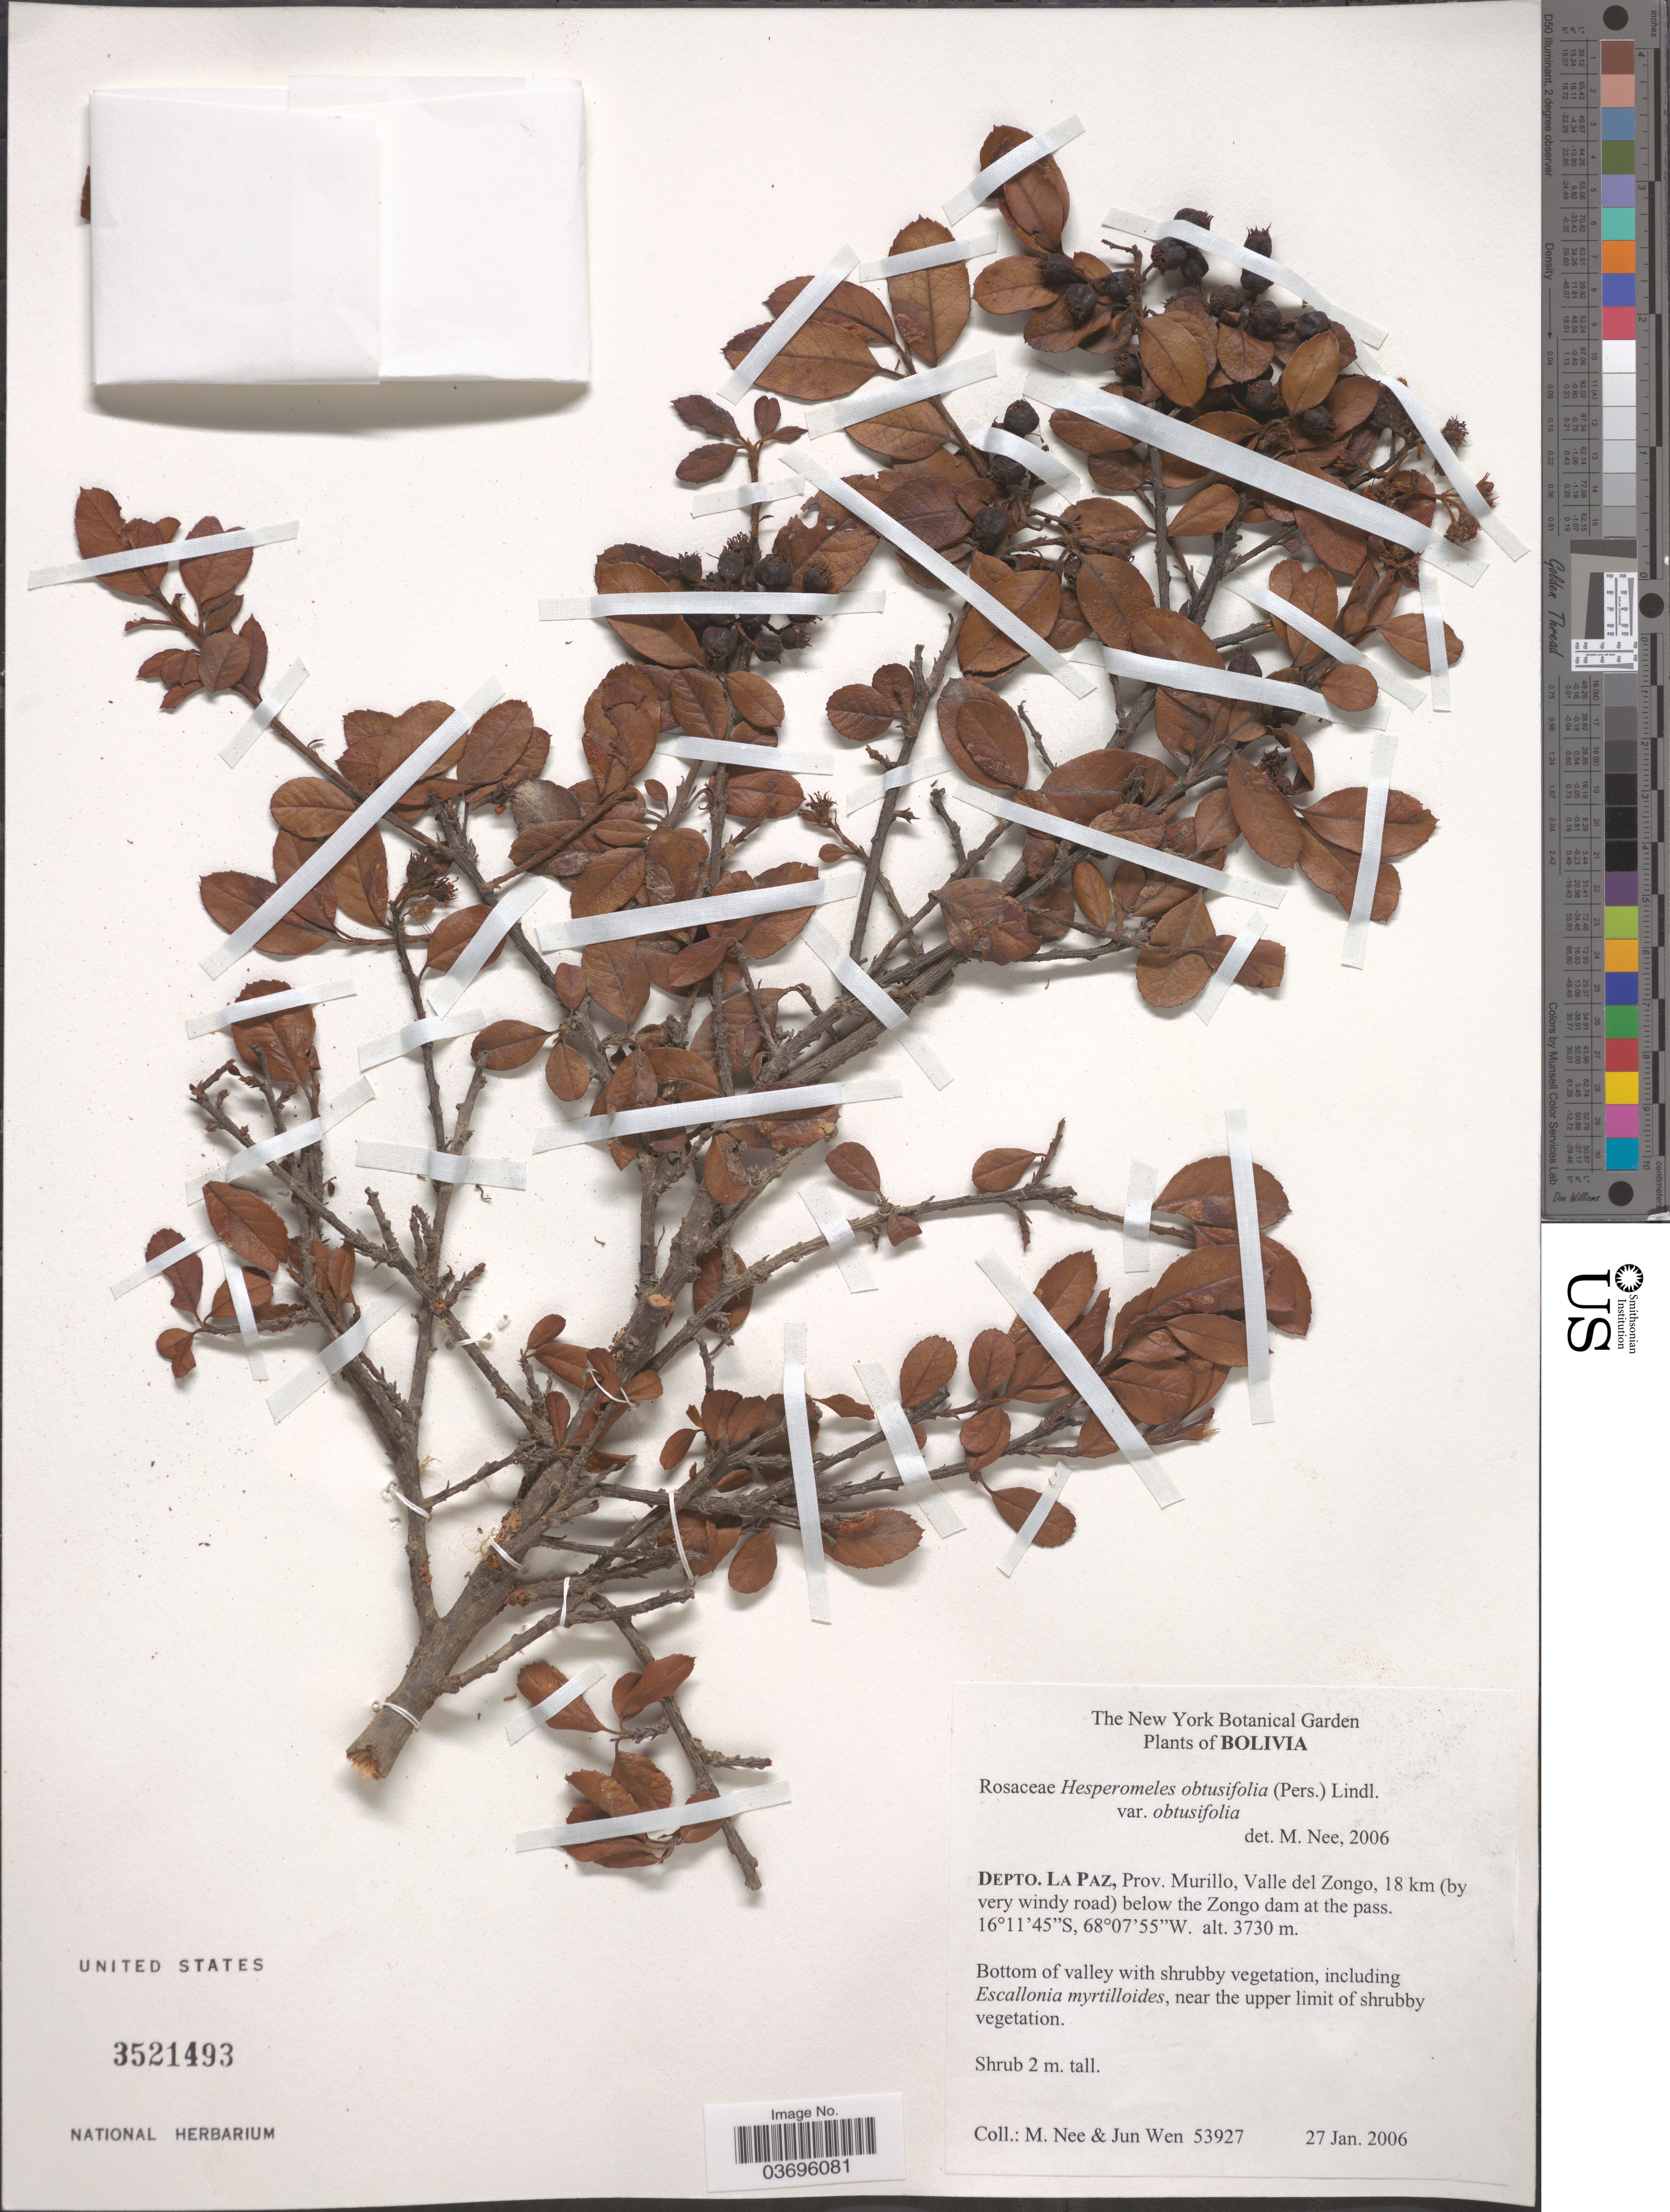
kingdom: Plantae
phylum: Tracheophyta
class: Magnoliopsida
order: Rosales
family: Rosaceae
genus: Hesperomeles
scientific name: Hesperomeles obtusifolia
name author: (Pers.) Lindl.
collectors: M. Nee & J. Wen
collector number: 53927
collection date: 2006-01-27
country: Bolivia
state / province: La Paz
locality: Depto. La Paz, Prov. Murillo, Valle del Zongo, 18 km (by very windy road) below the Zongo dam at the pass.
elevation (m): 3730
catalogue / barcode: US 3521493